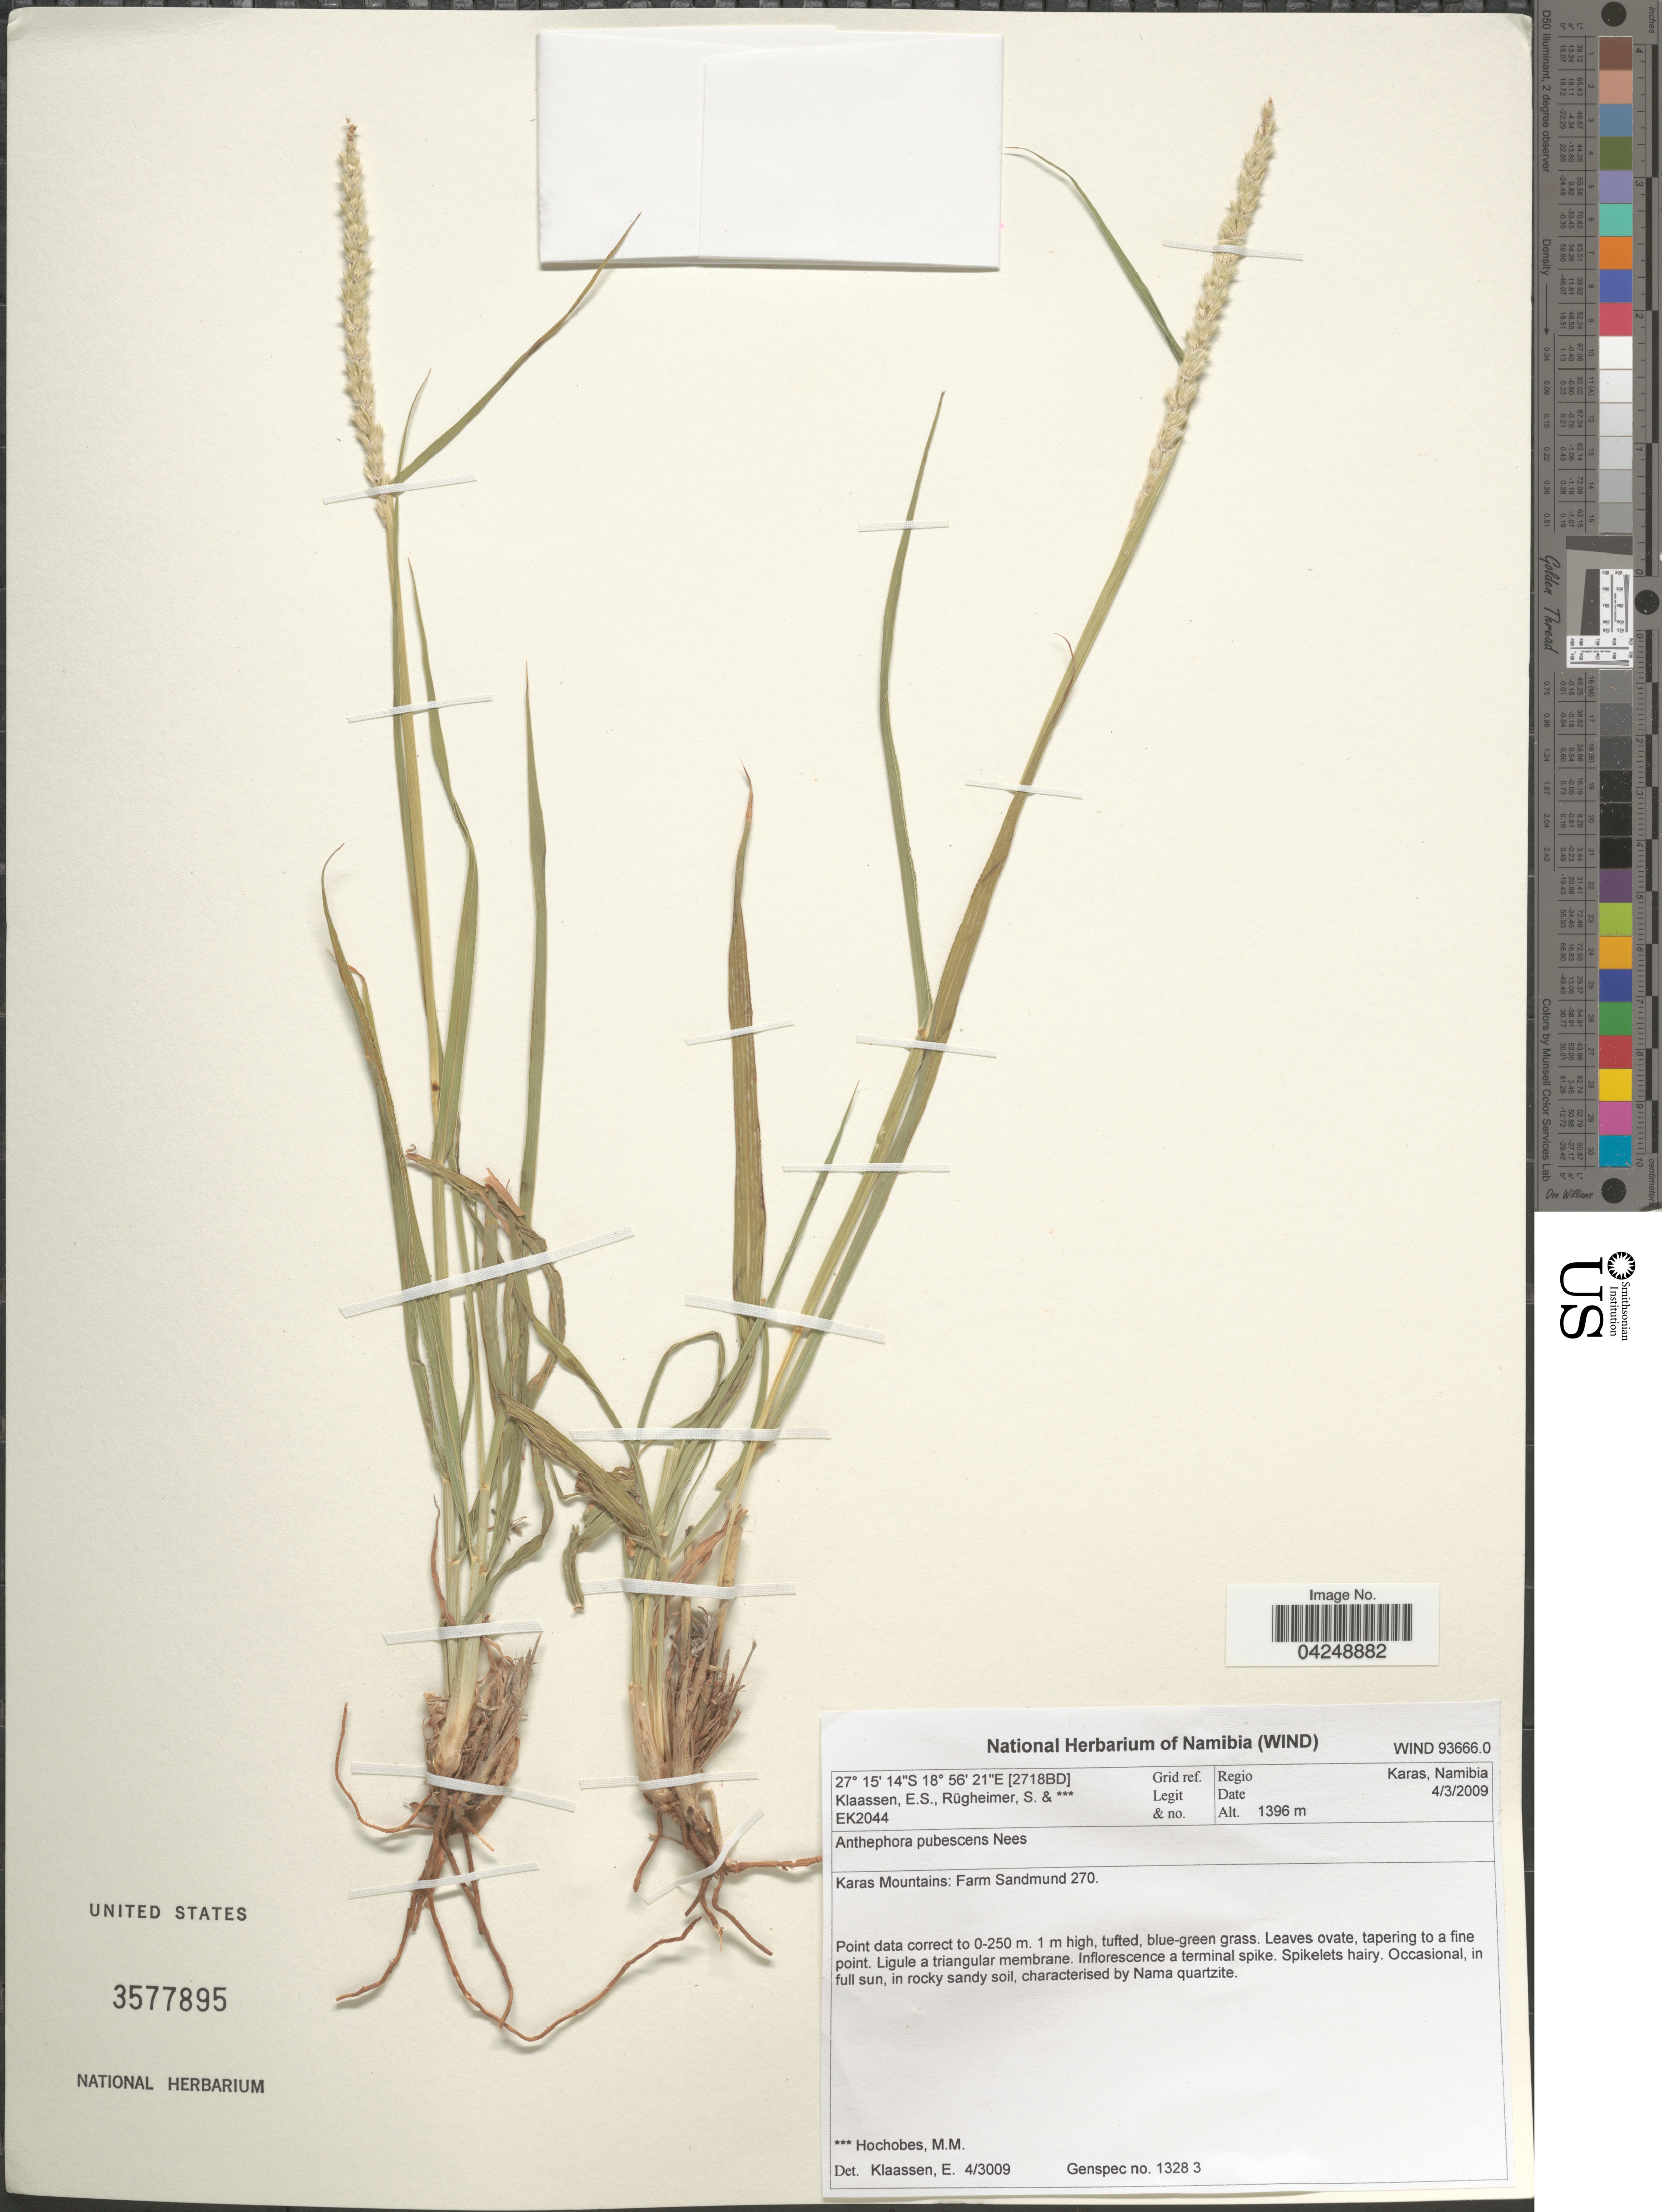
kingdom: Plantae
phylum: Tracheophyta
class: Liliopsida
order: Poales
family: Poaceae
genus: Anthephora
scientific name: Anthephora pubescens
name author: Nees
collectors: E. S. Klaassen, S. Rugheimer & M. Hochobes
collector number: EK2044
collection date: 2009-03-04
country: Namibia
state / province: Karas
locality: Grid ref. [2718BD]. Regio Karas, Namibia. Karas Mountains: Farm Sandmund 270.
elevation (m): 1396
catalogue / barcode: US 3577895